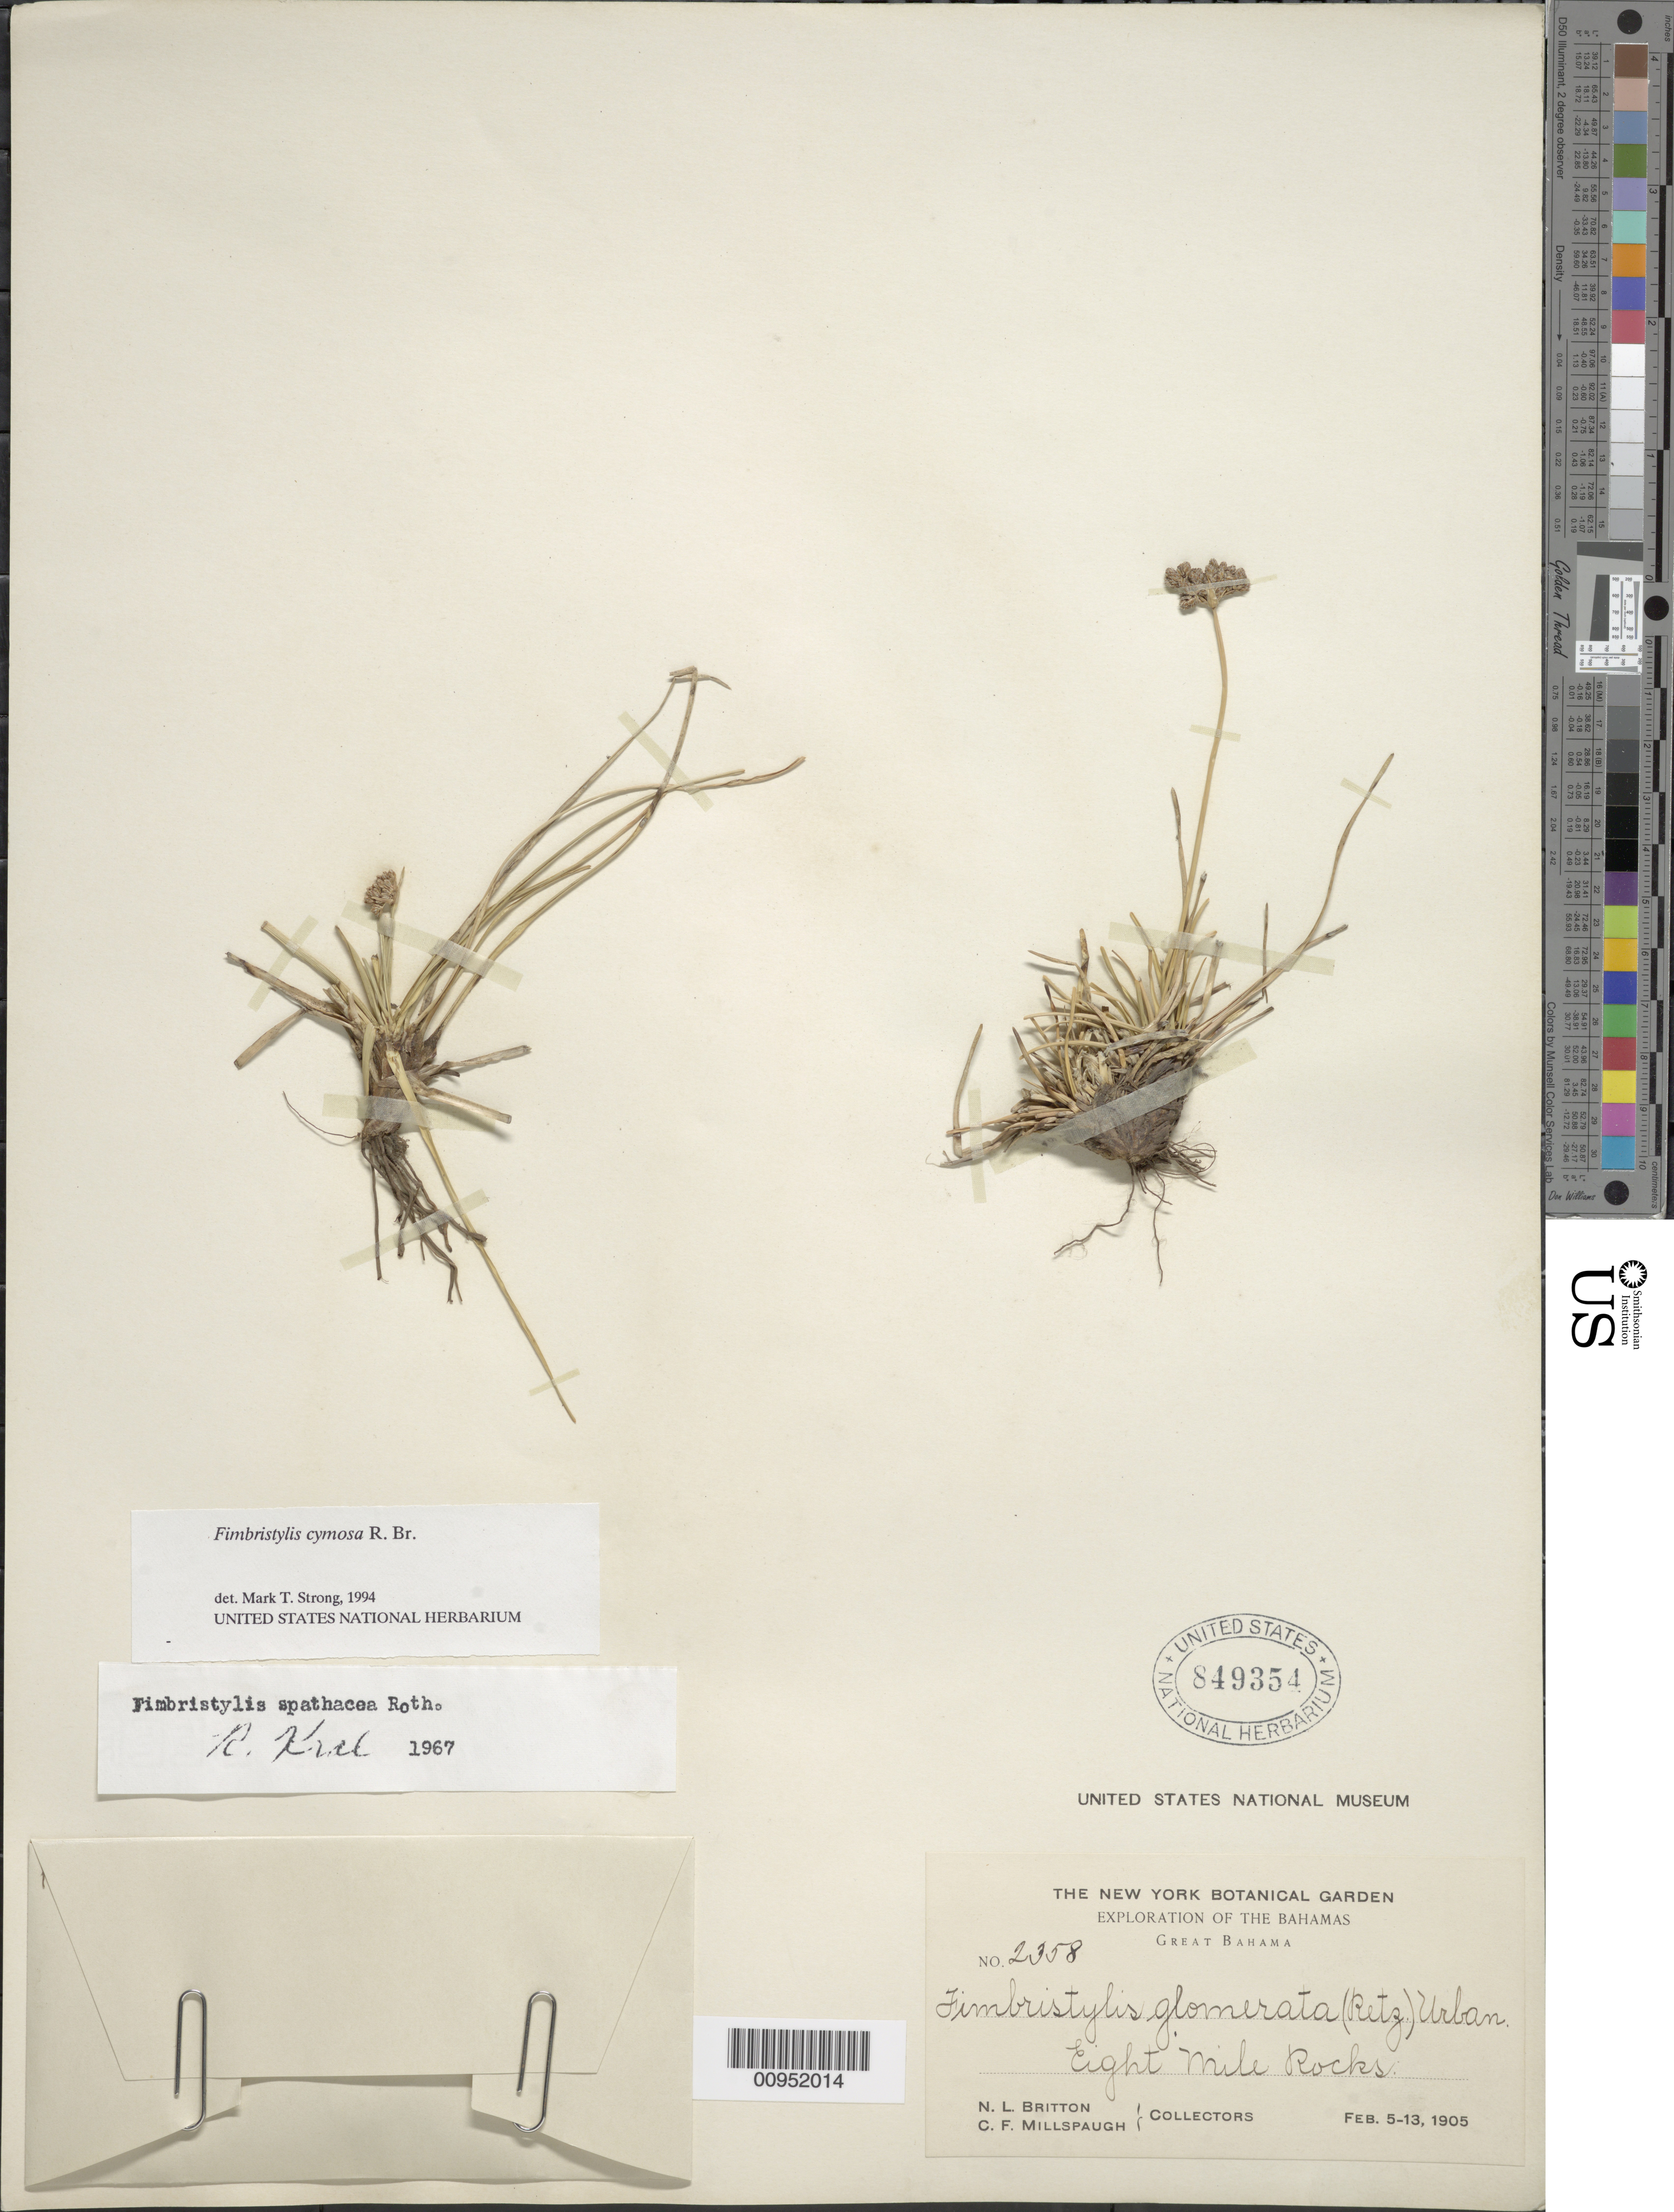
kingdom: Plantae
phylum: Tracheophyta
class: Liliopsida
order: Poales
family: Cyperaceae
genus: Fimbristylis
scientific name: Fimbristylis cymosa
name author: R. Br.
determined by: Strong, M. T., (US), Smithsonian Institution - National Museum of Natural History (UNITED STATES)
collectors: N. Britton & C. F. Millspaugh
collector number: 2358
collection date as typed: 05 Feb 1905 to 13 Feb 1905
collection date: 1905-02-05/1905-02-13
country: Bahamas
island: Great Bahama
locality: Eight Mile Rocks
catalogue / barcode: US 849354